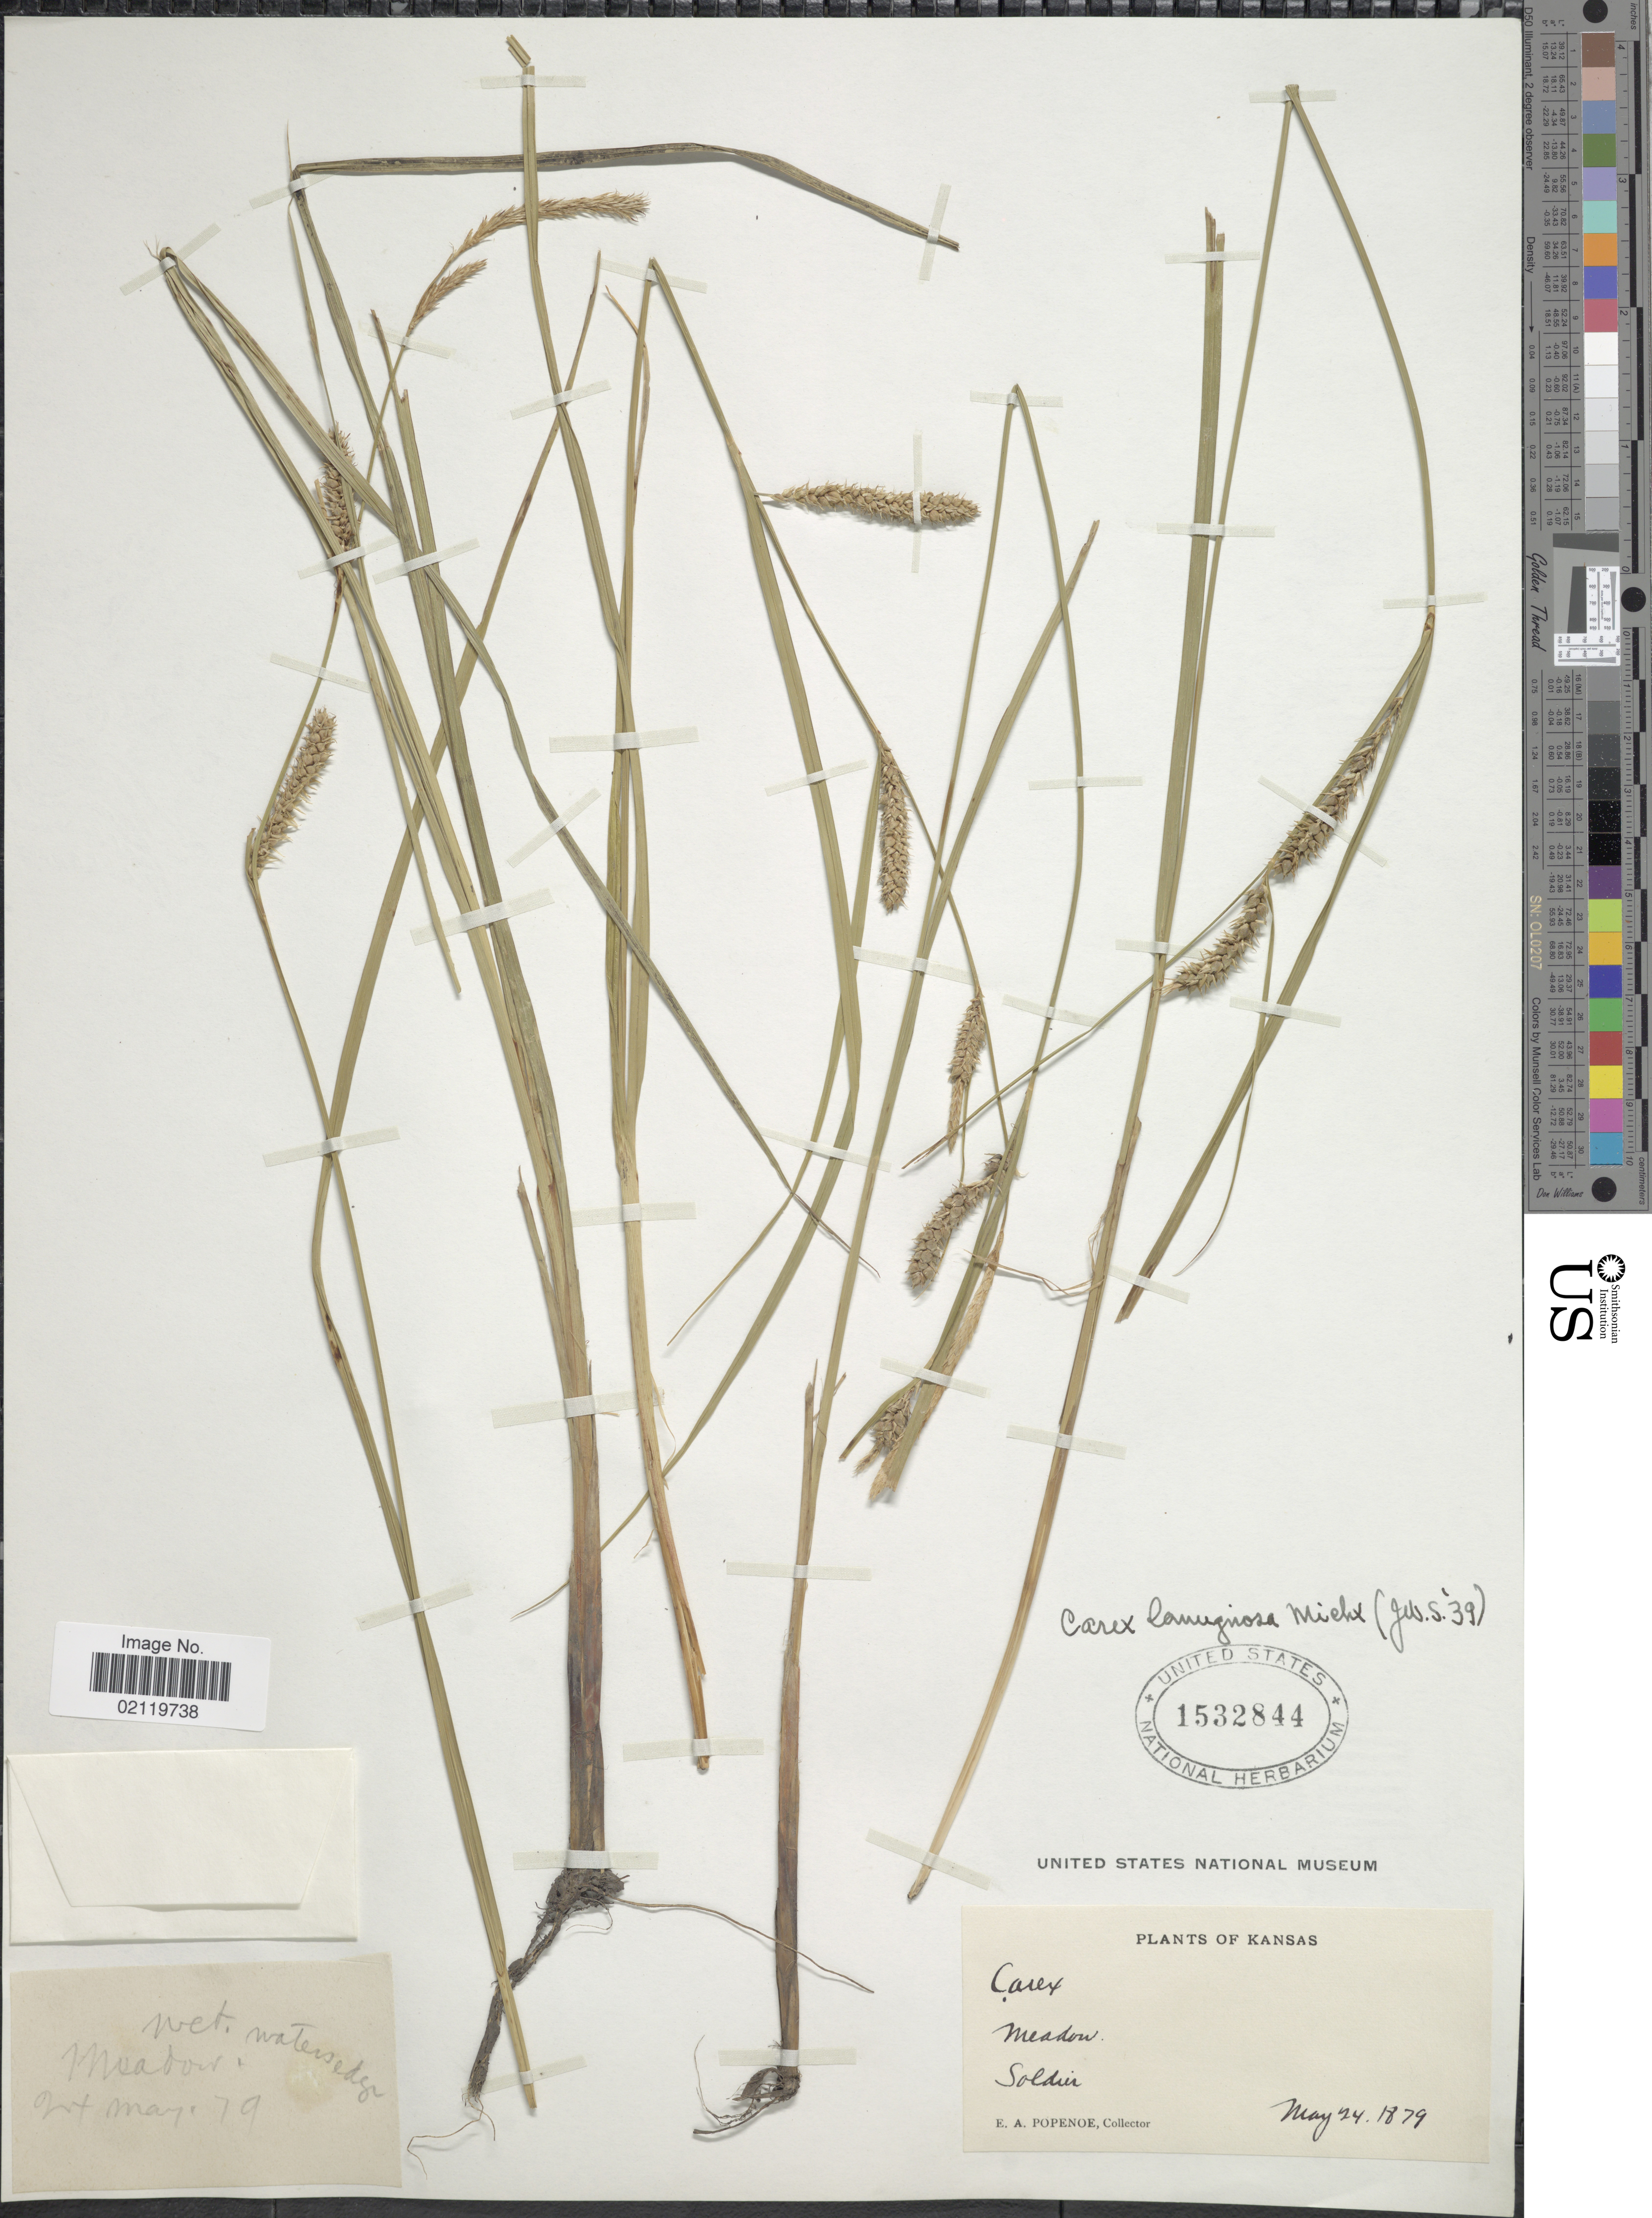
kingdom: Plantae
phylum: Tracheophyta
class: Liliopsida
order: Poales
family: Cyperaceae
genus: Carex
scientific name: Carex pellita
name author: Muhl. ex Willd.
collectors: E. A. Popenoe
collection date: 1879-05-24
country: United States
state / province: Kansas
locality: Meadow. Soldier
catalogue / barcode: US 1532844